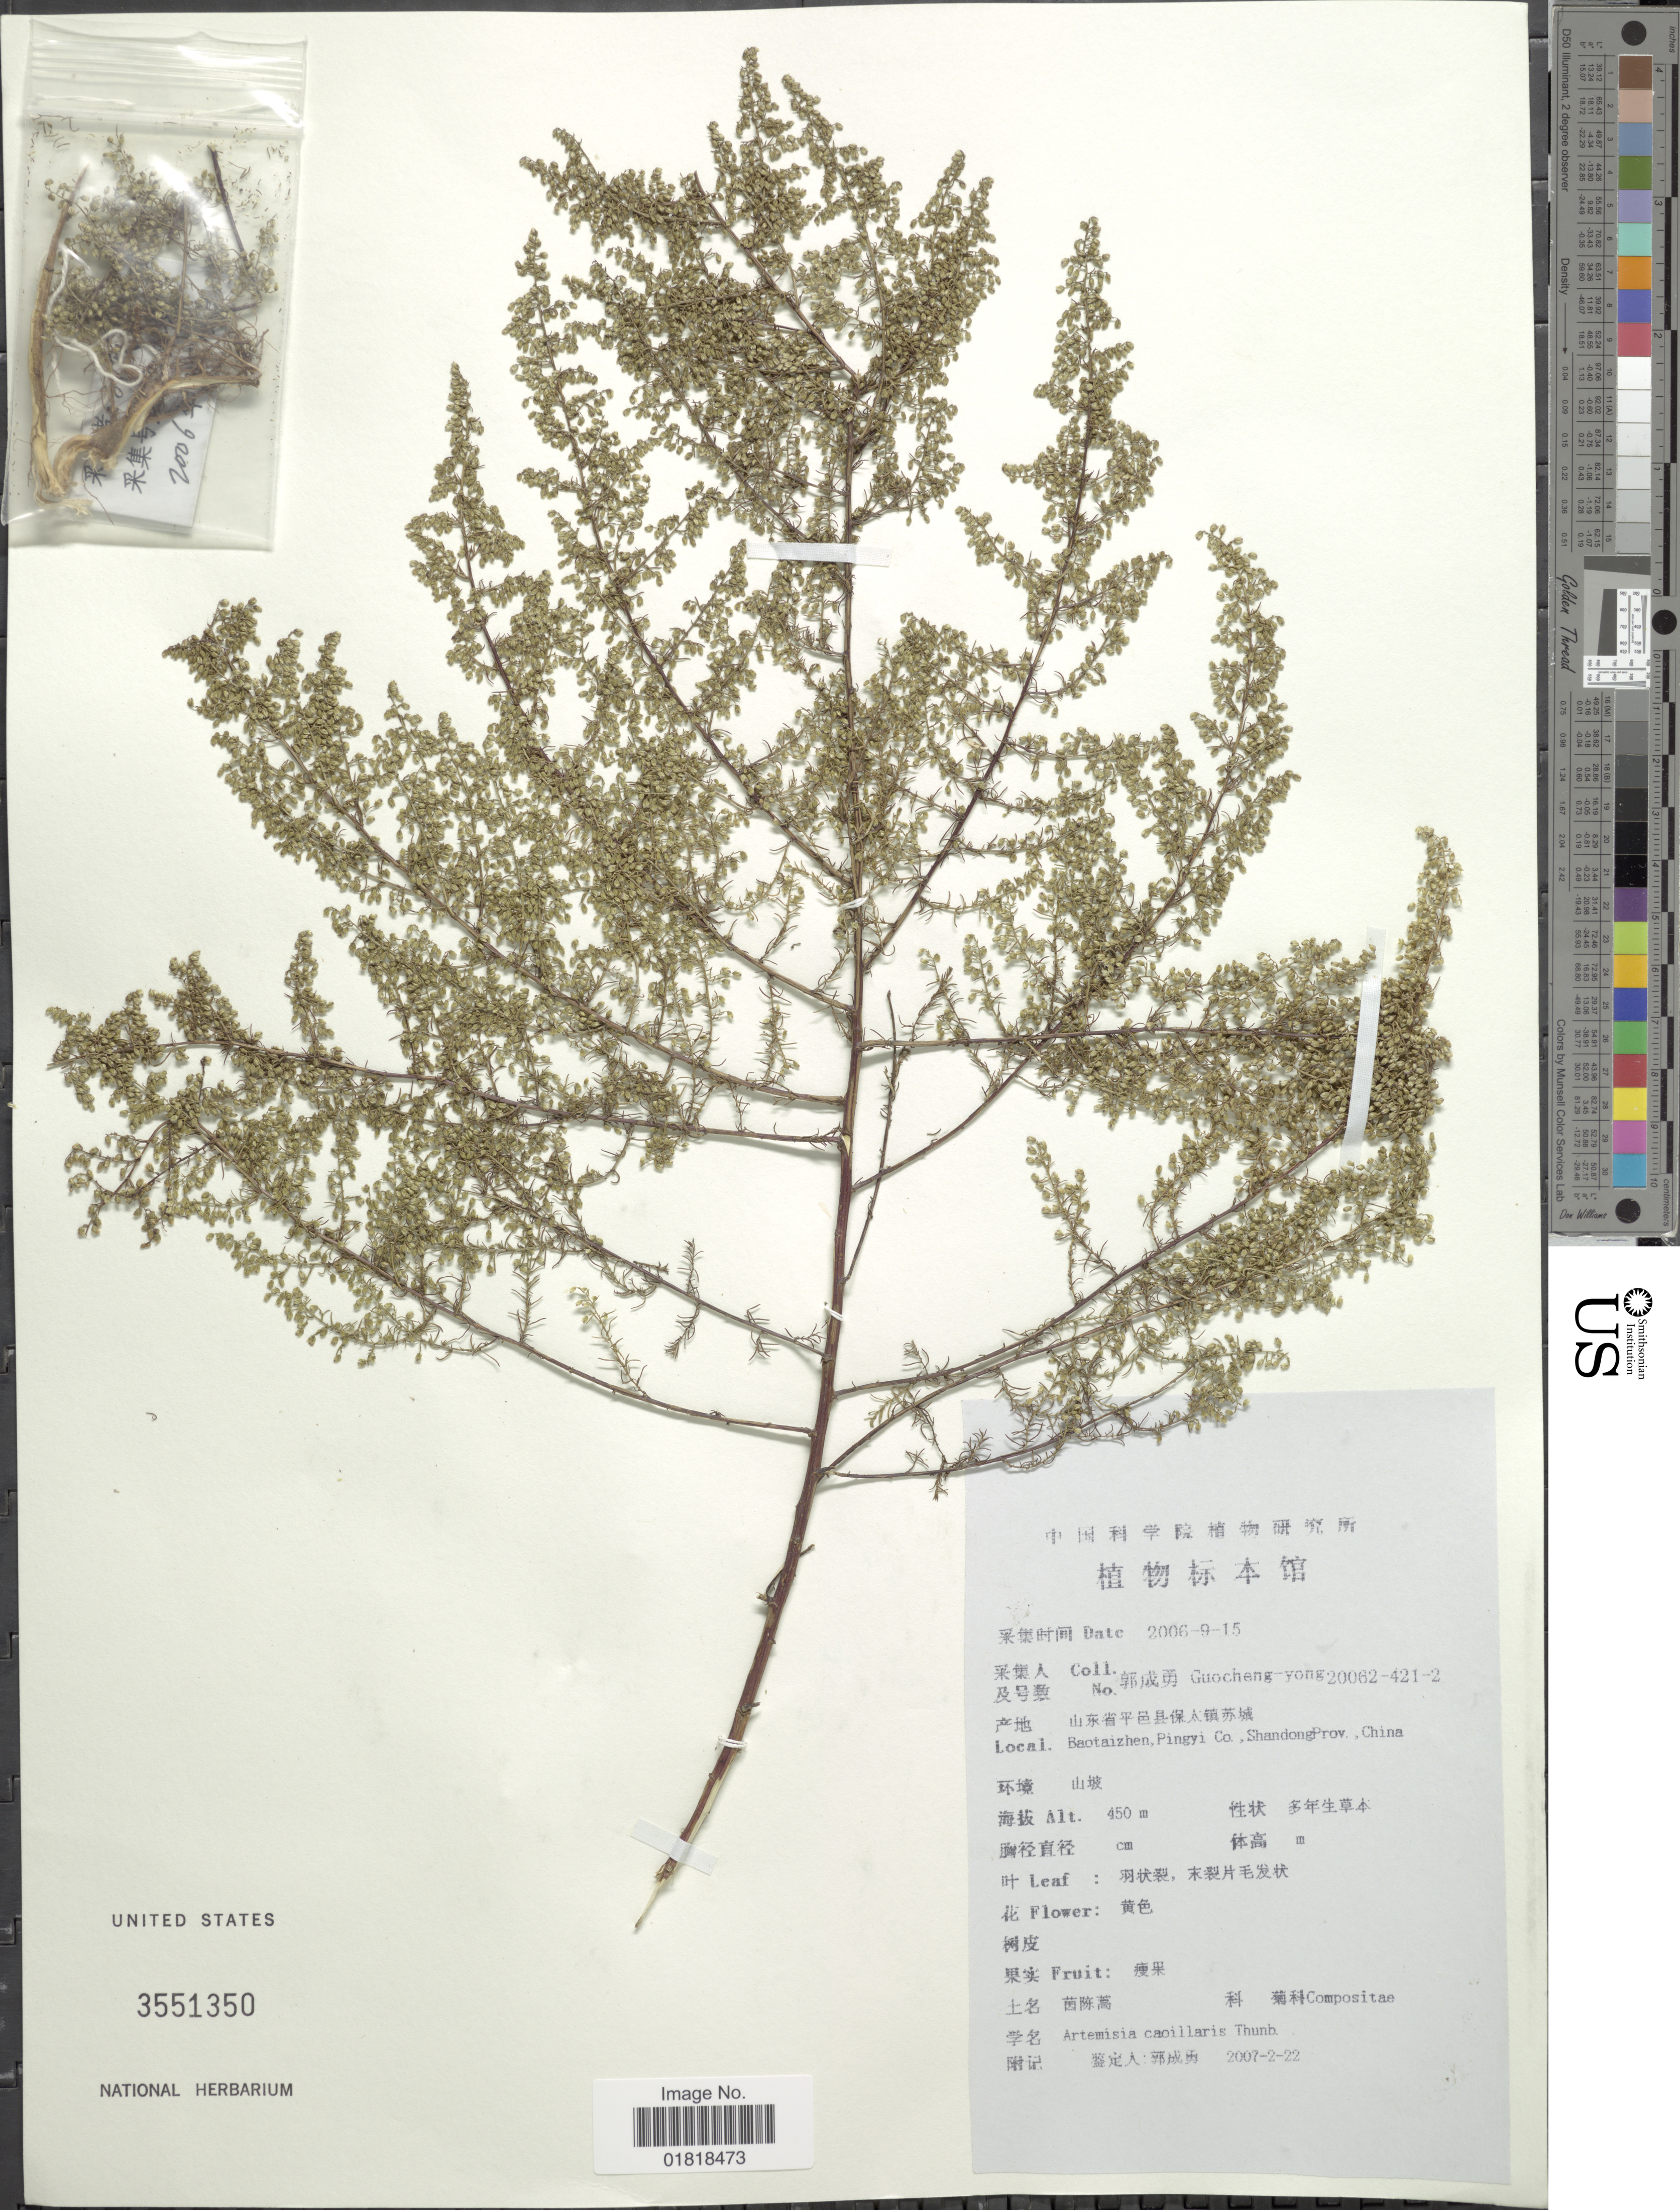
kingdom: Plantae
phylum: Tracheophyta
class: Magnoliopsida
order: Asterales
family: Asteraceae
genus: Artemisia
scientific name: Artemisia capillaris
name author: Thunb.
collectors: Guo cheng-yong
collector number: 20062-421-2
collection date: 2006-06-15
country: China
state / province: Shandong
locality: Baotaizhen, Pingy Co.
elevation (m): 450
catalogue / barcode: US 3551350